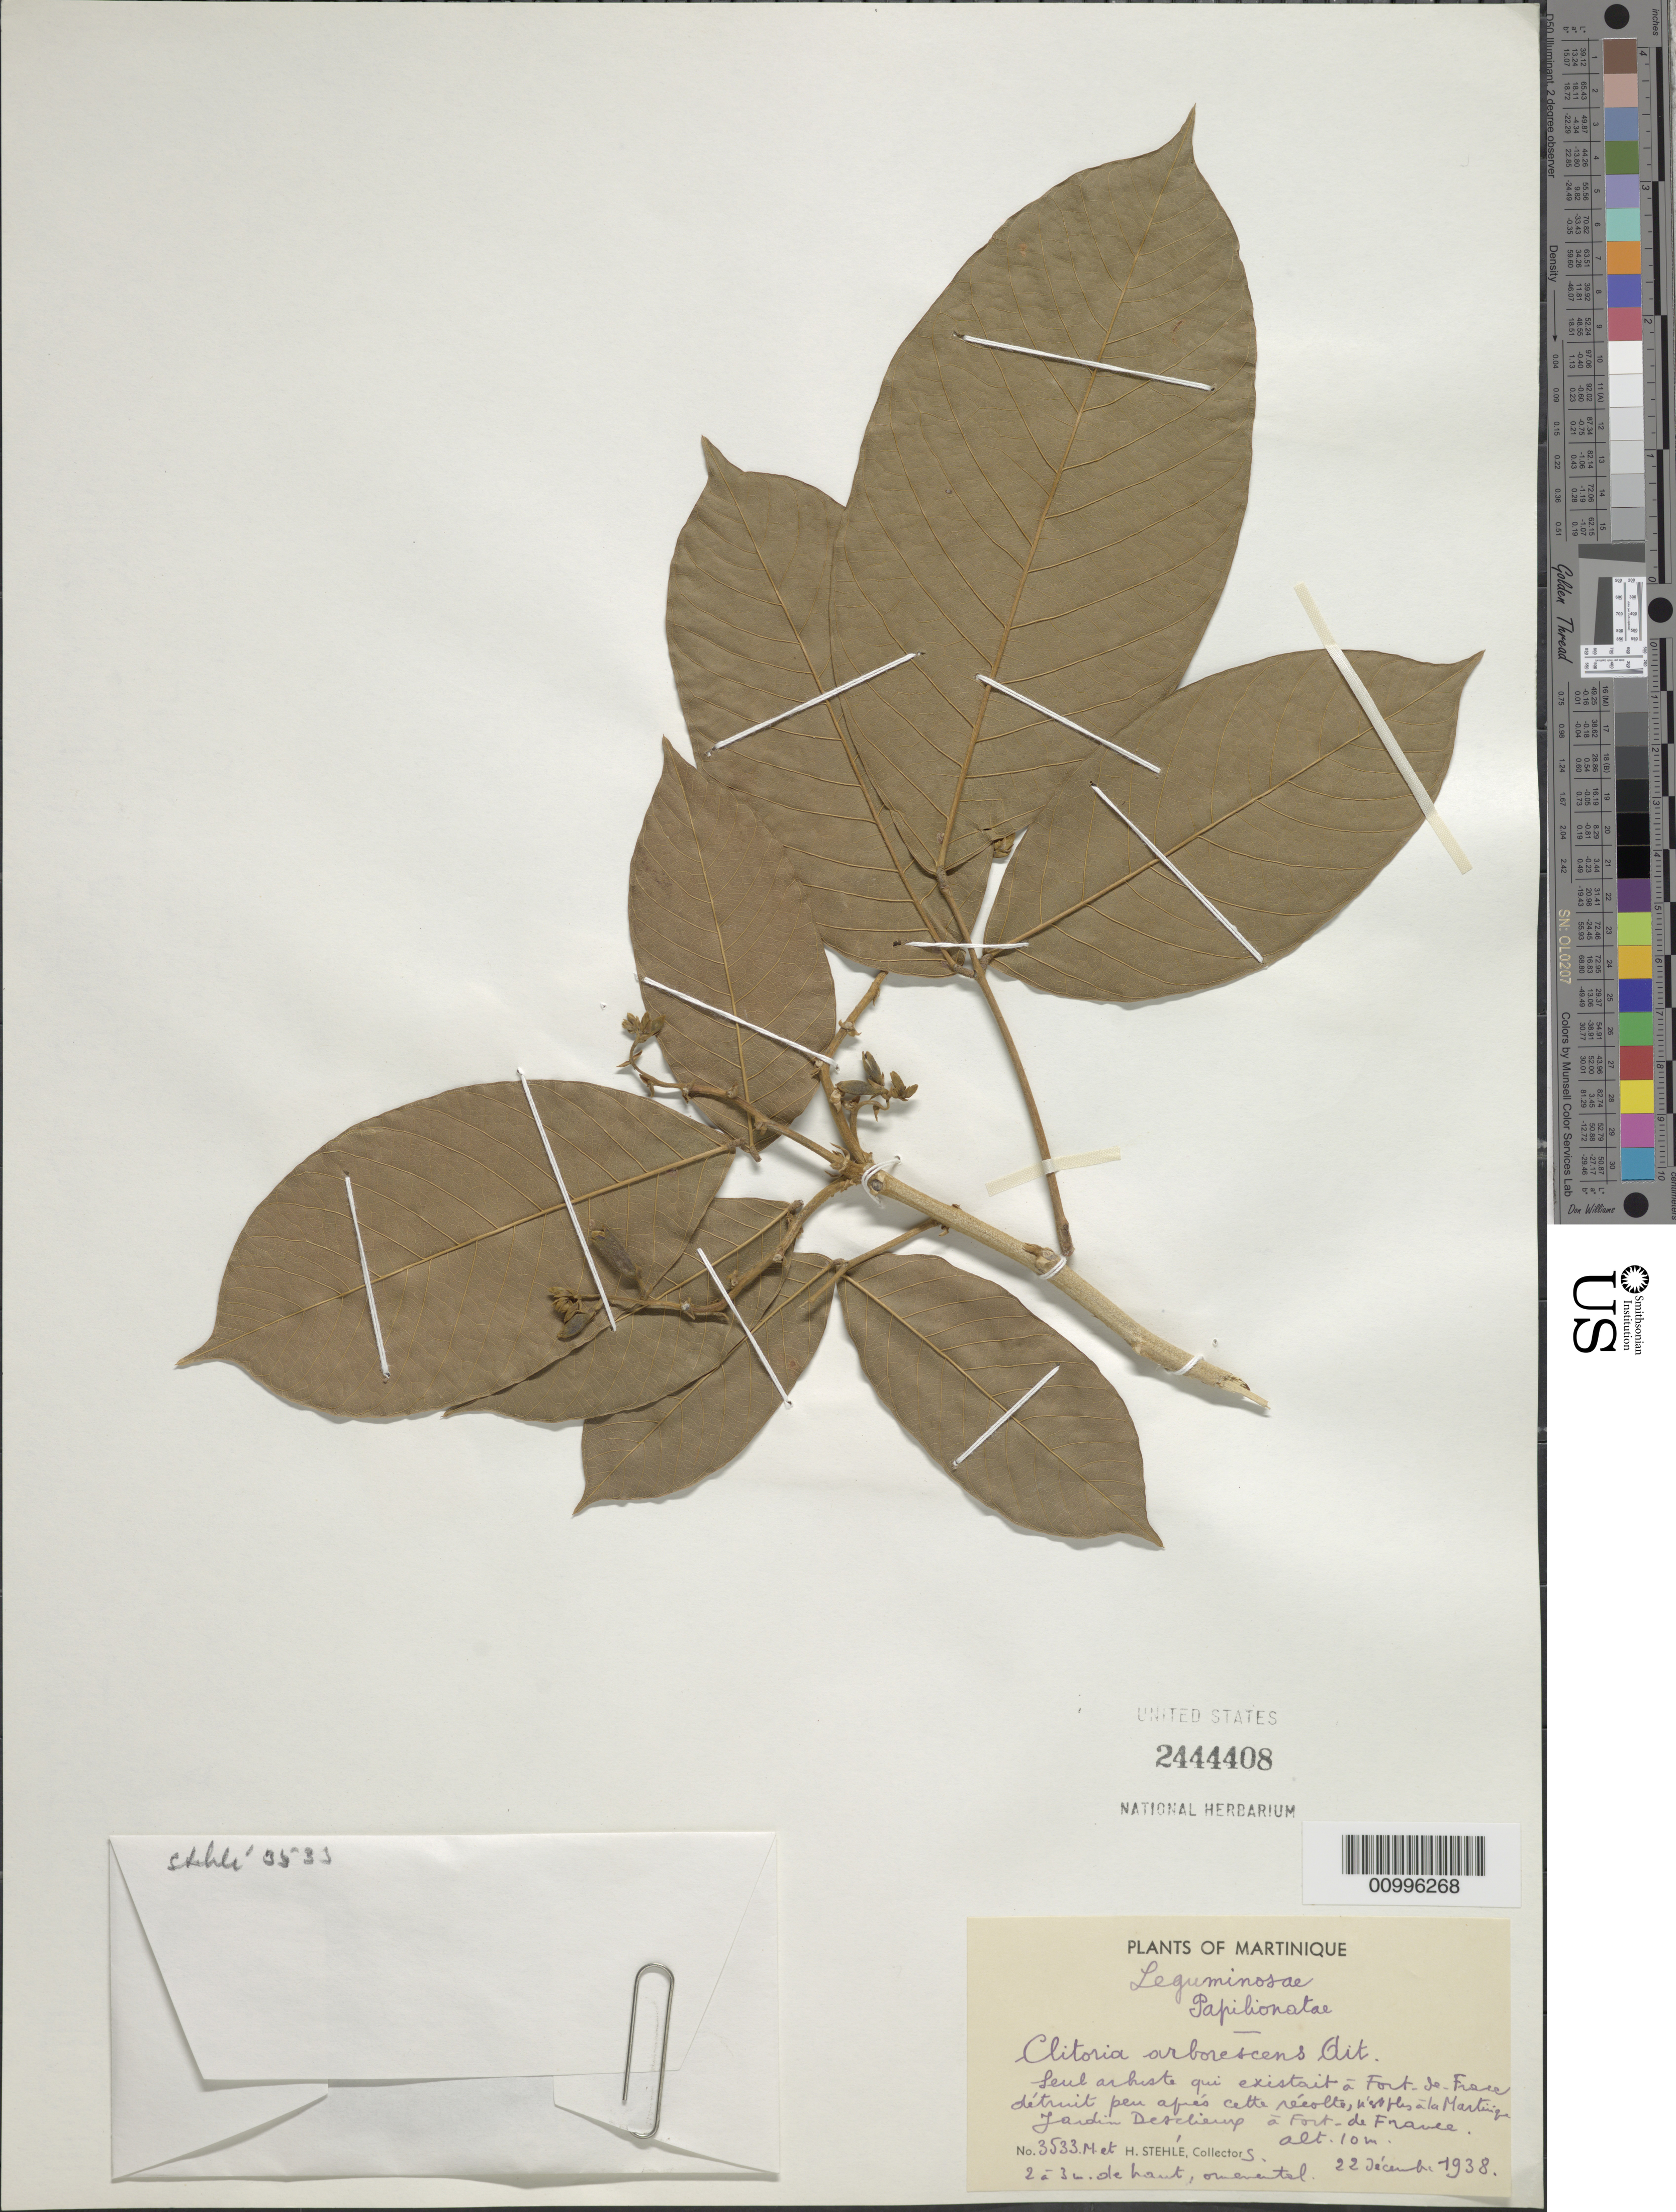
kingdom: Plantae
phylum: Tracheophyta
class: Magnoliopsida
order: Fabales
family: Fabaceae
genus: Clitoria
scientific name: Clitoria arborescens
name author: R. Br.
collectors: H. Stehlé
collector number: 3533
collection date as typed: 22 Dec 1938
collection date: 1938-12-22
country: Martinique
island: Martinique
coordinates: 0 N, 0 E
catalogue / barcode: US 2444408